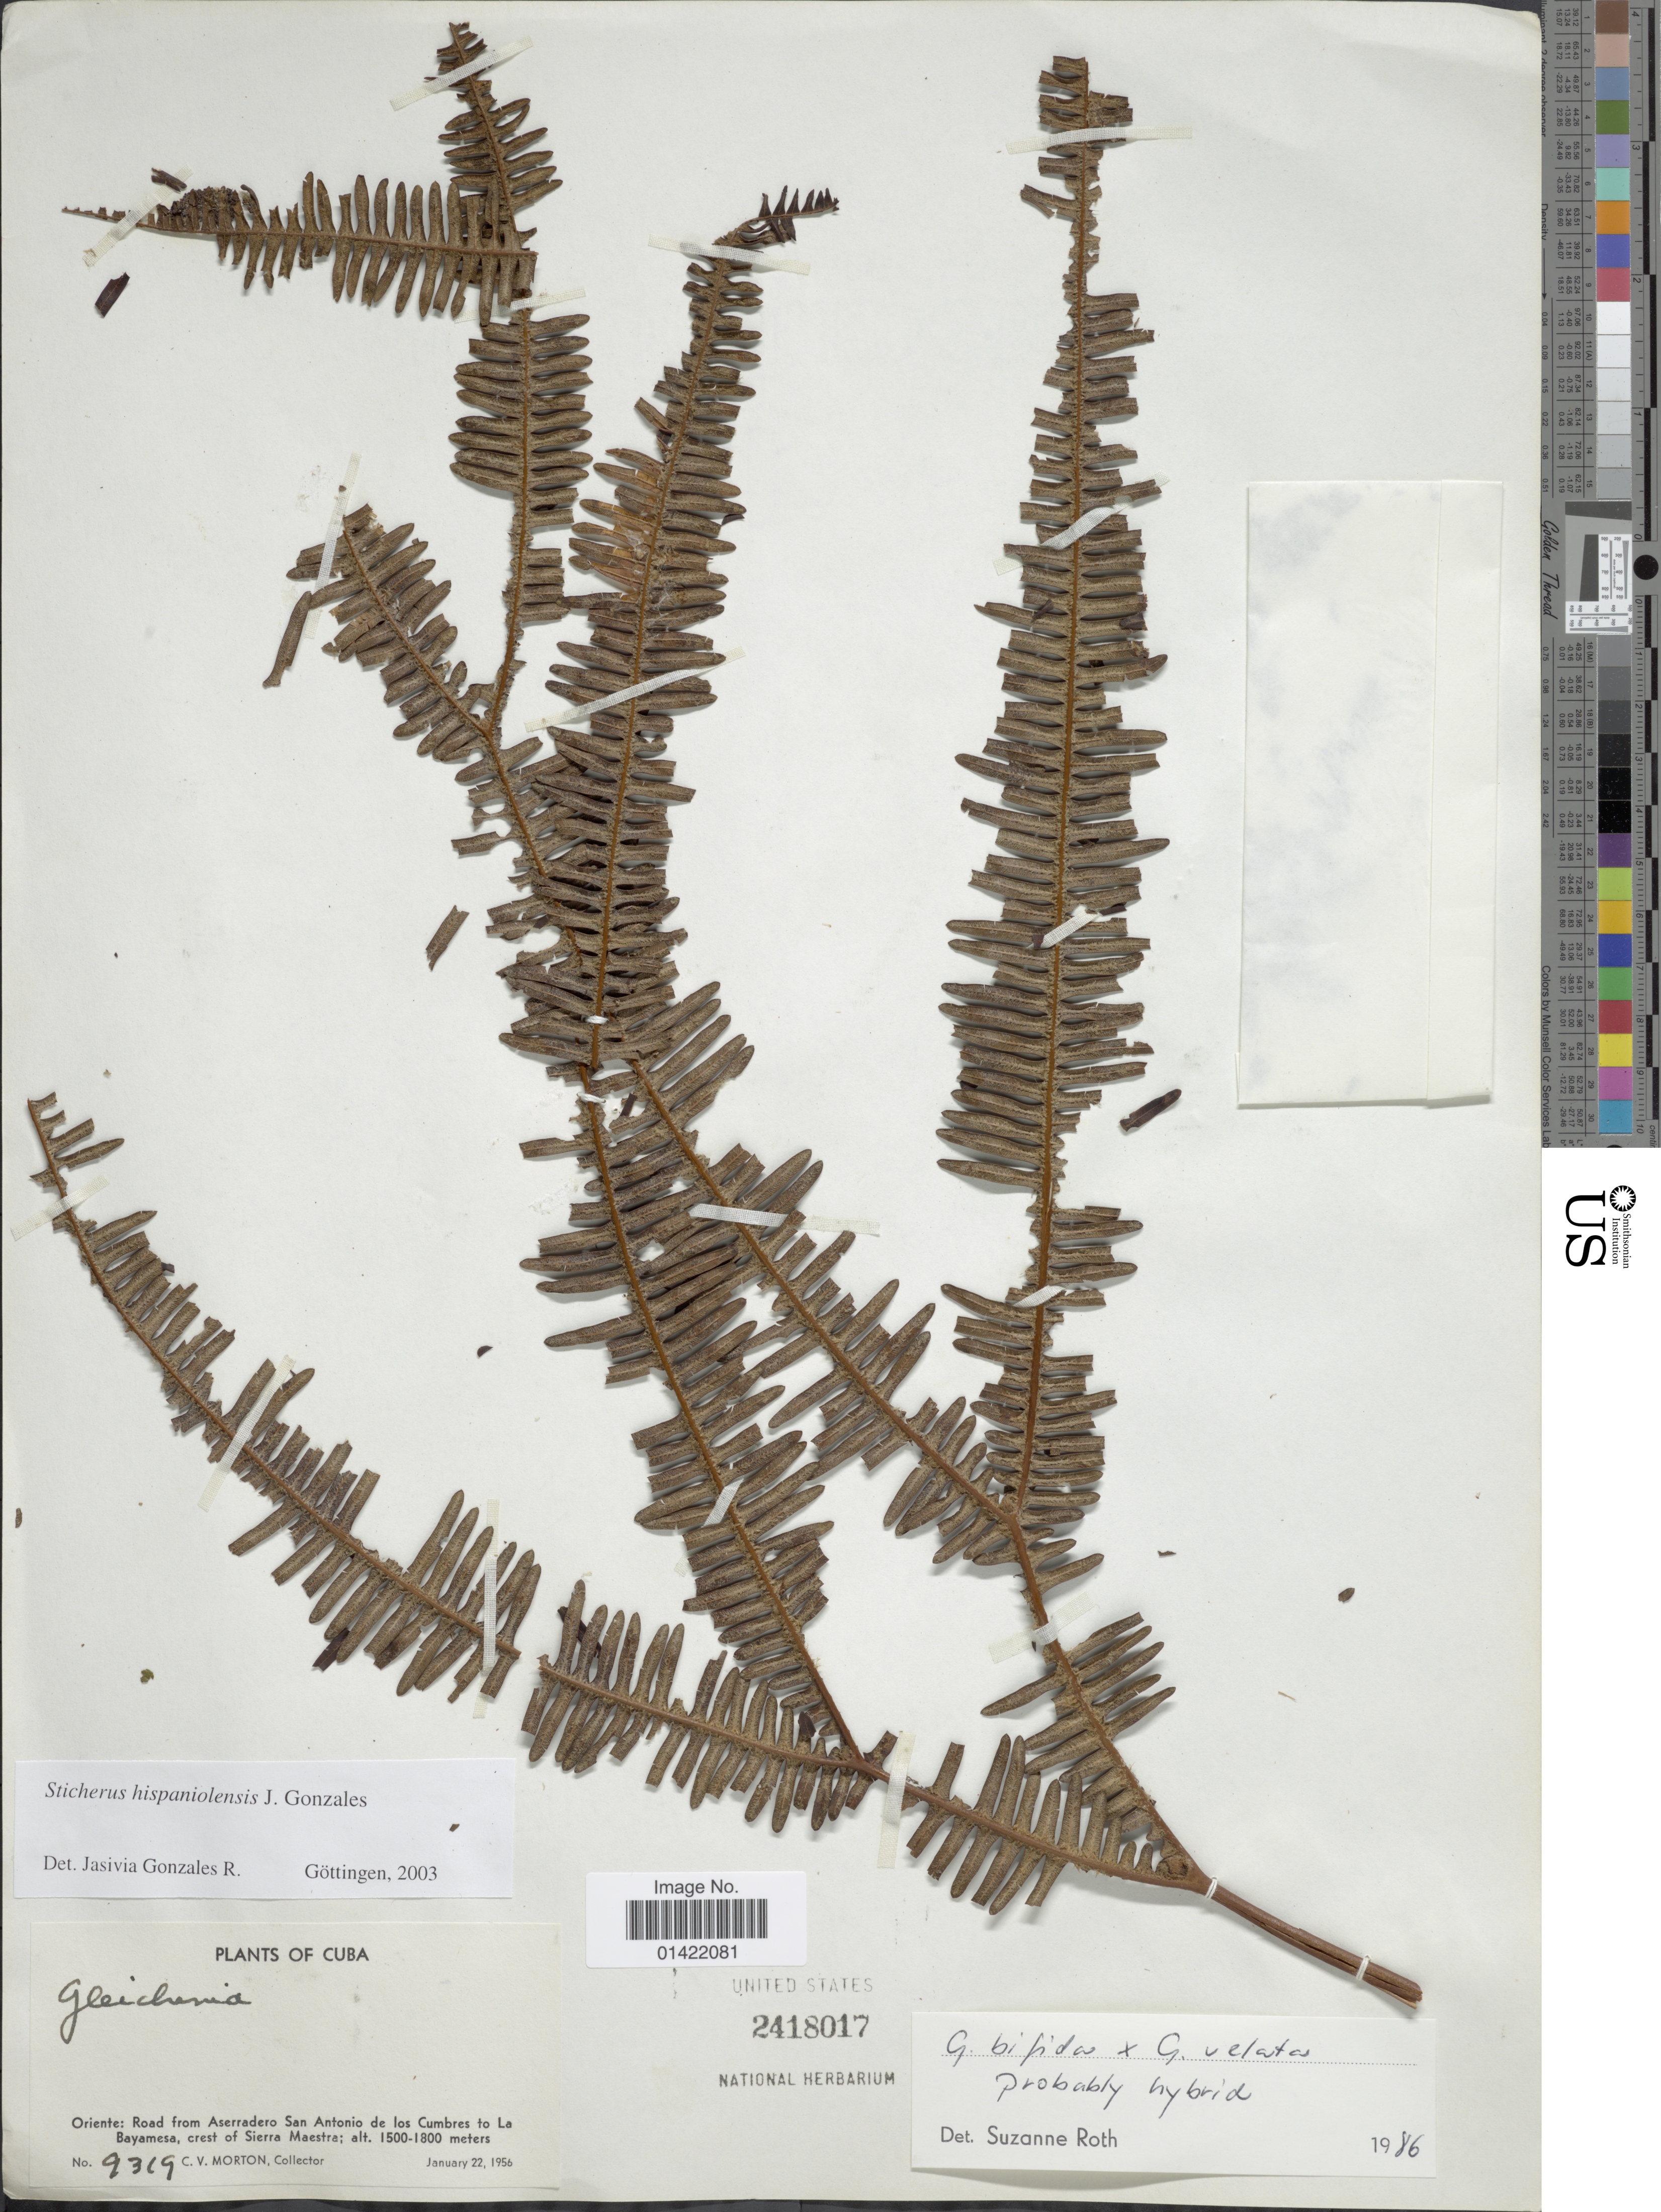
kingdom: Plantae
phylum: Tracheophyta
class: Polypodiopsida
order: Gleicheniales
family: Gleicheniaceae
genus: Sticherus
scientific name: Sticherus hispaniolensis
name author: J. Gonzales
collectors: C. V. Morton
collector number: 9319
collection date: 1956-01-22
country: Cuba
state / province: Oriente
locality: Road from Aserradero San Antonio de los Cumbres to La Bayamesa, crest of Sierra Maestra.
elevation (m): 1500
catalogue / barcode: US 2418017